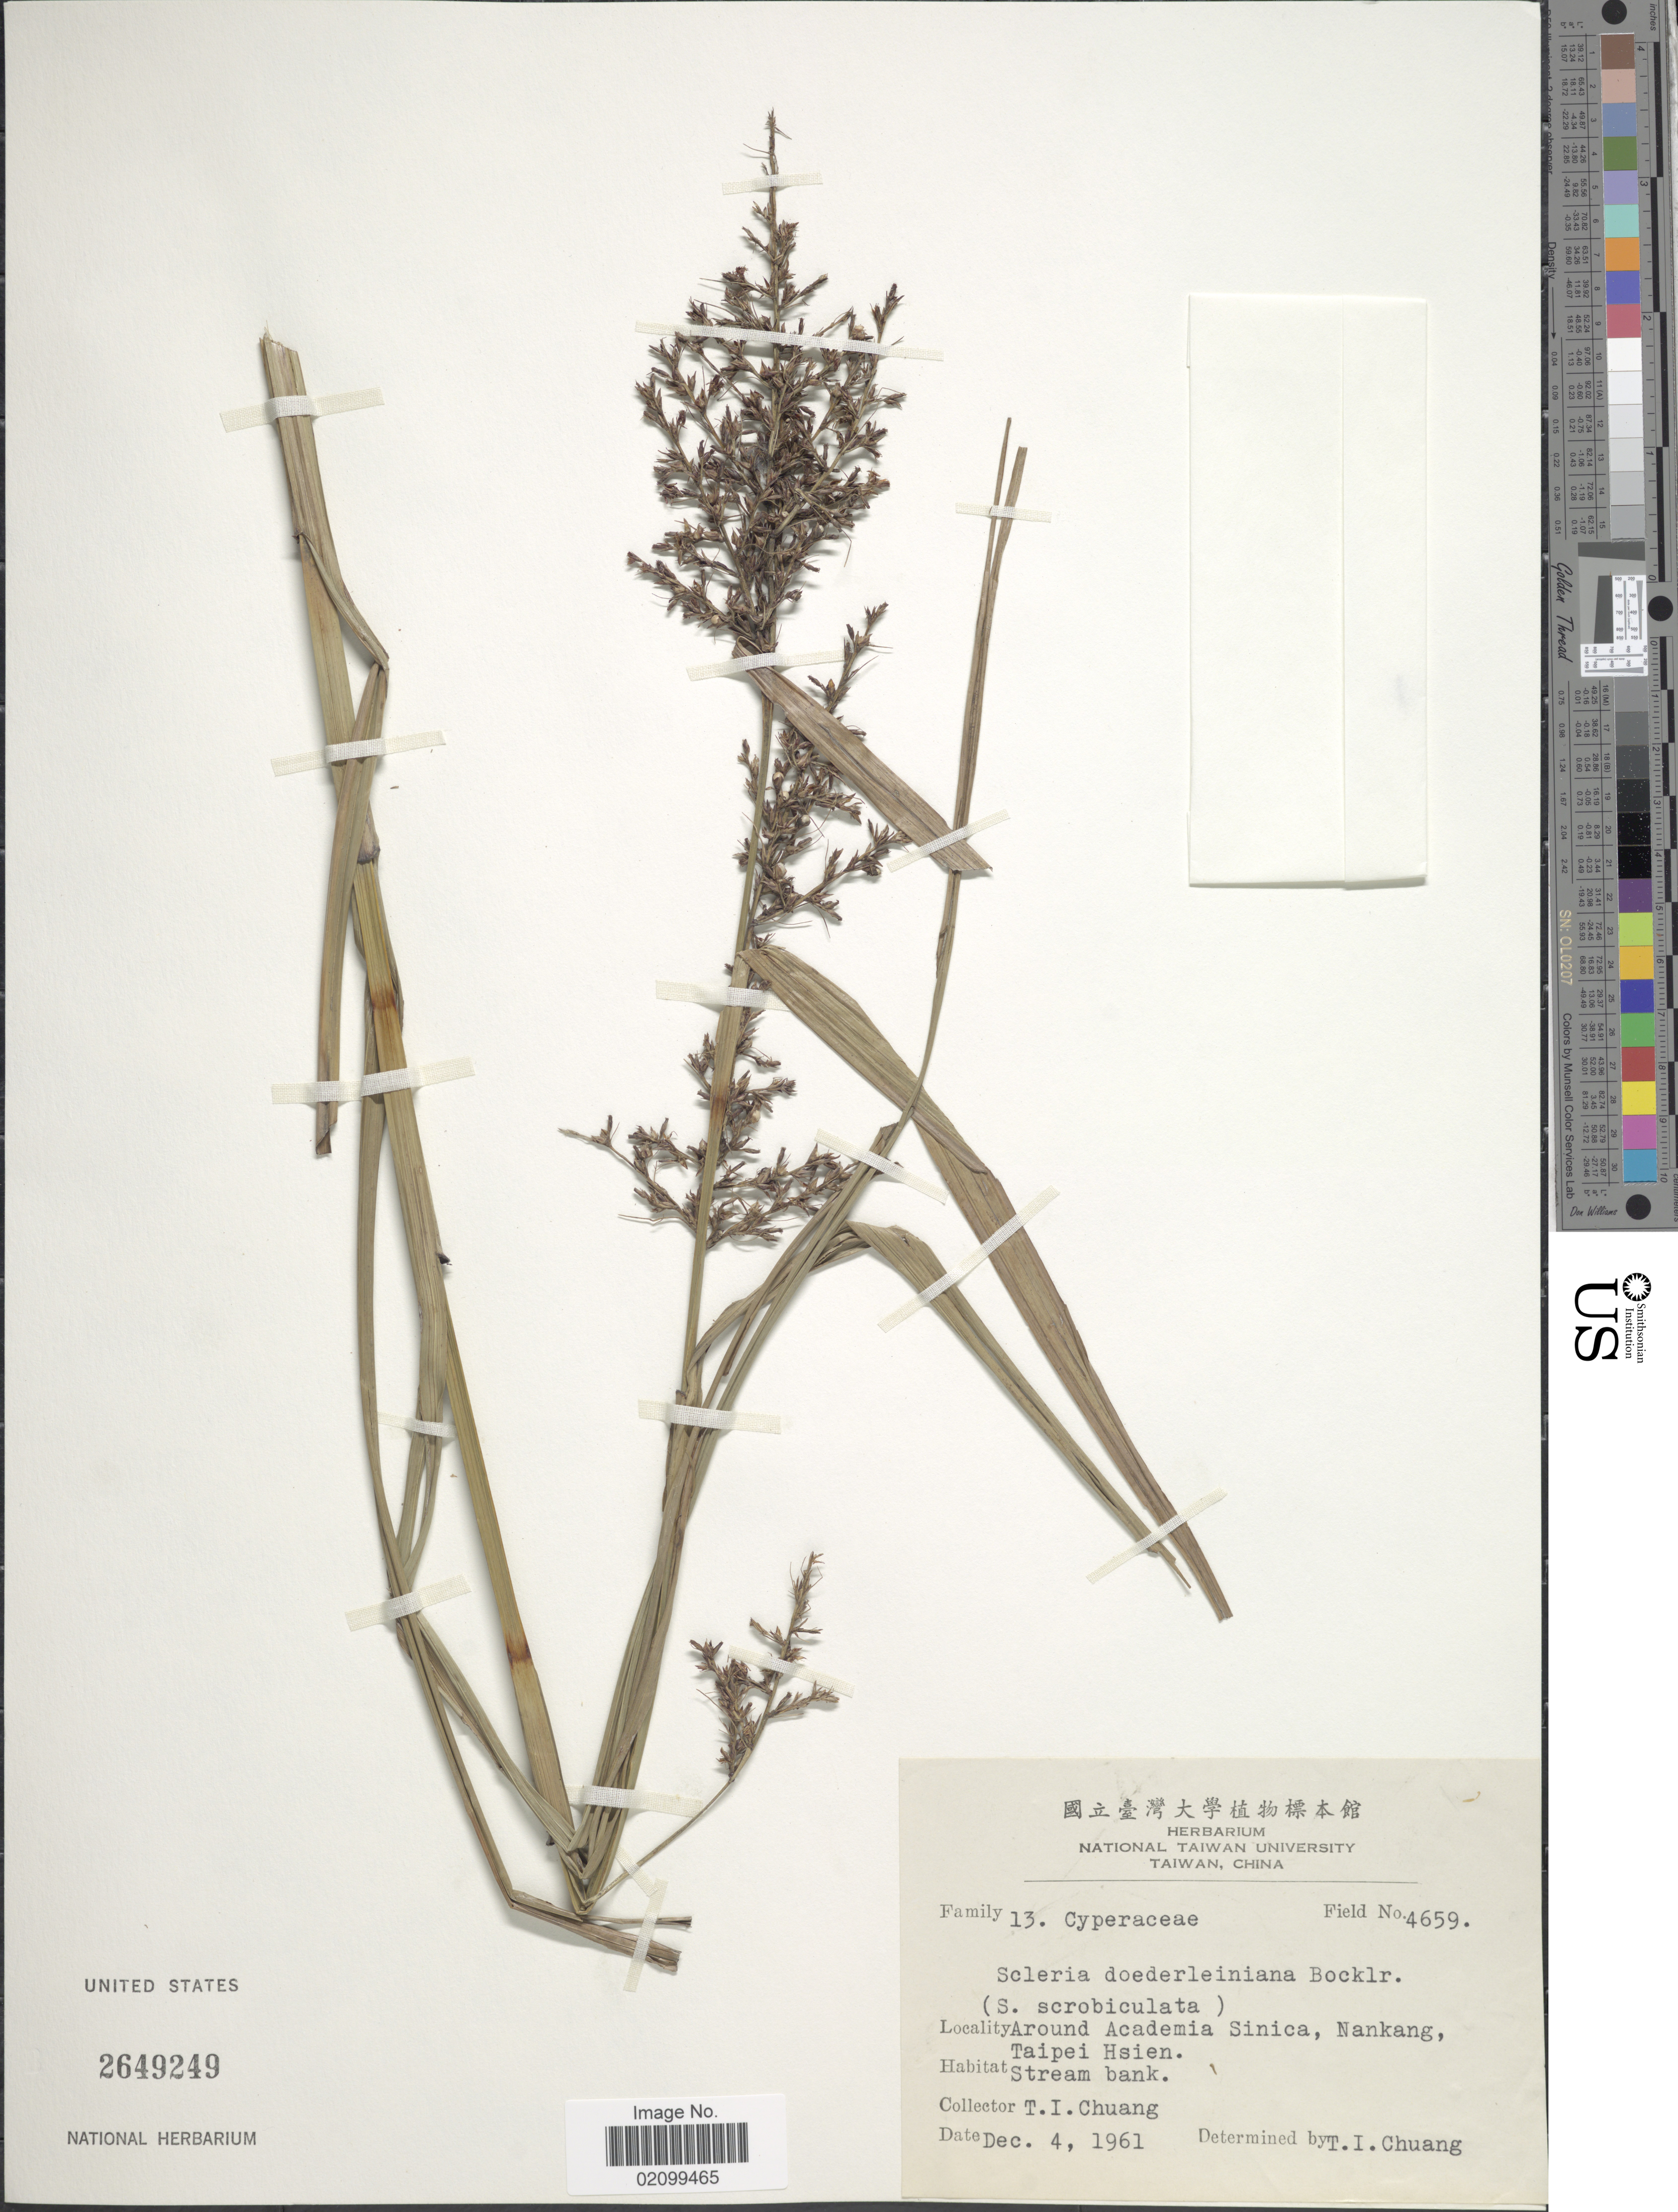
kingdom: Plantae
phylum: Tracheophyta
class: Liliopsida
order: Poales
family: Cyperaceae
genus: Scleria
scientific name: Scleria terrestris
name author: (L.) Fassett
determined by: Strong, Mark T., (BOT), Smithsonian Institution - National Museum of Natural History (UNITED STATES)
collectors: T. Chuang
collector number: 13/4659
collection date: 1961-12-04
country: Taiwan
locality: Around Academia Sinica, Nankang, Taipei Hsien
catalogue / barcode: US 2649249